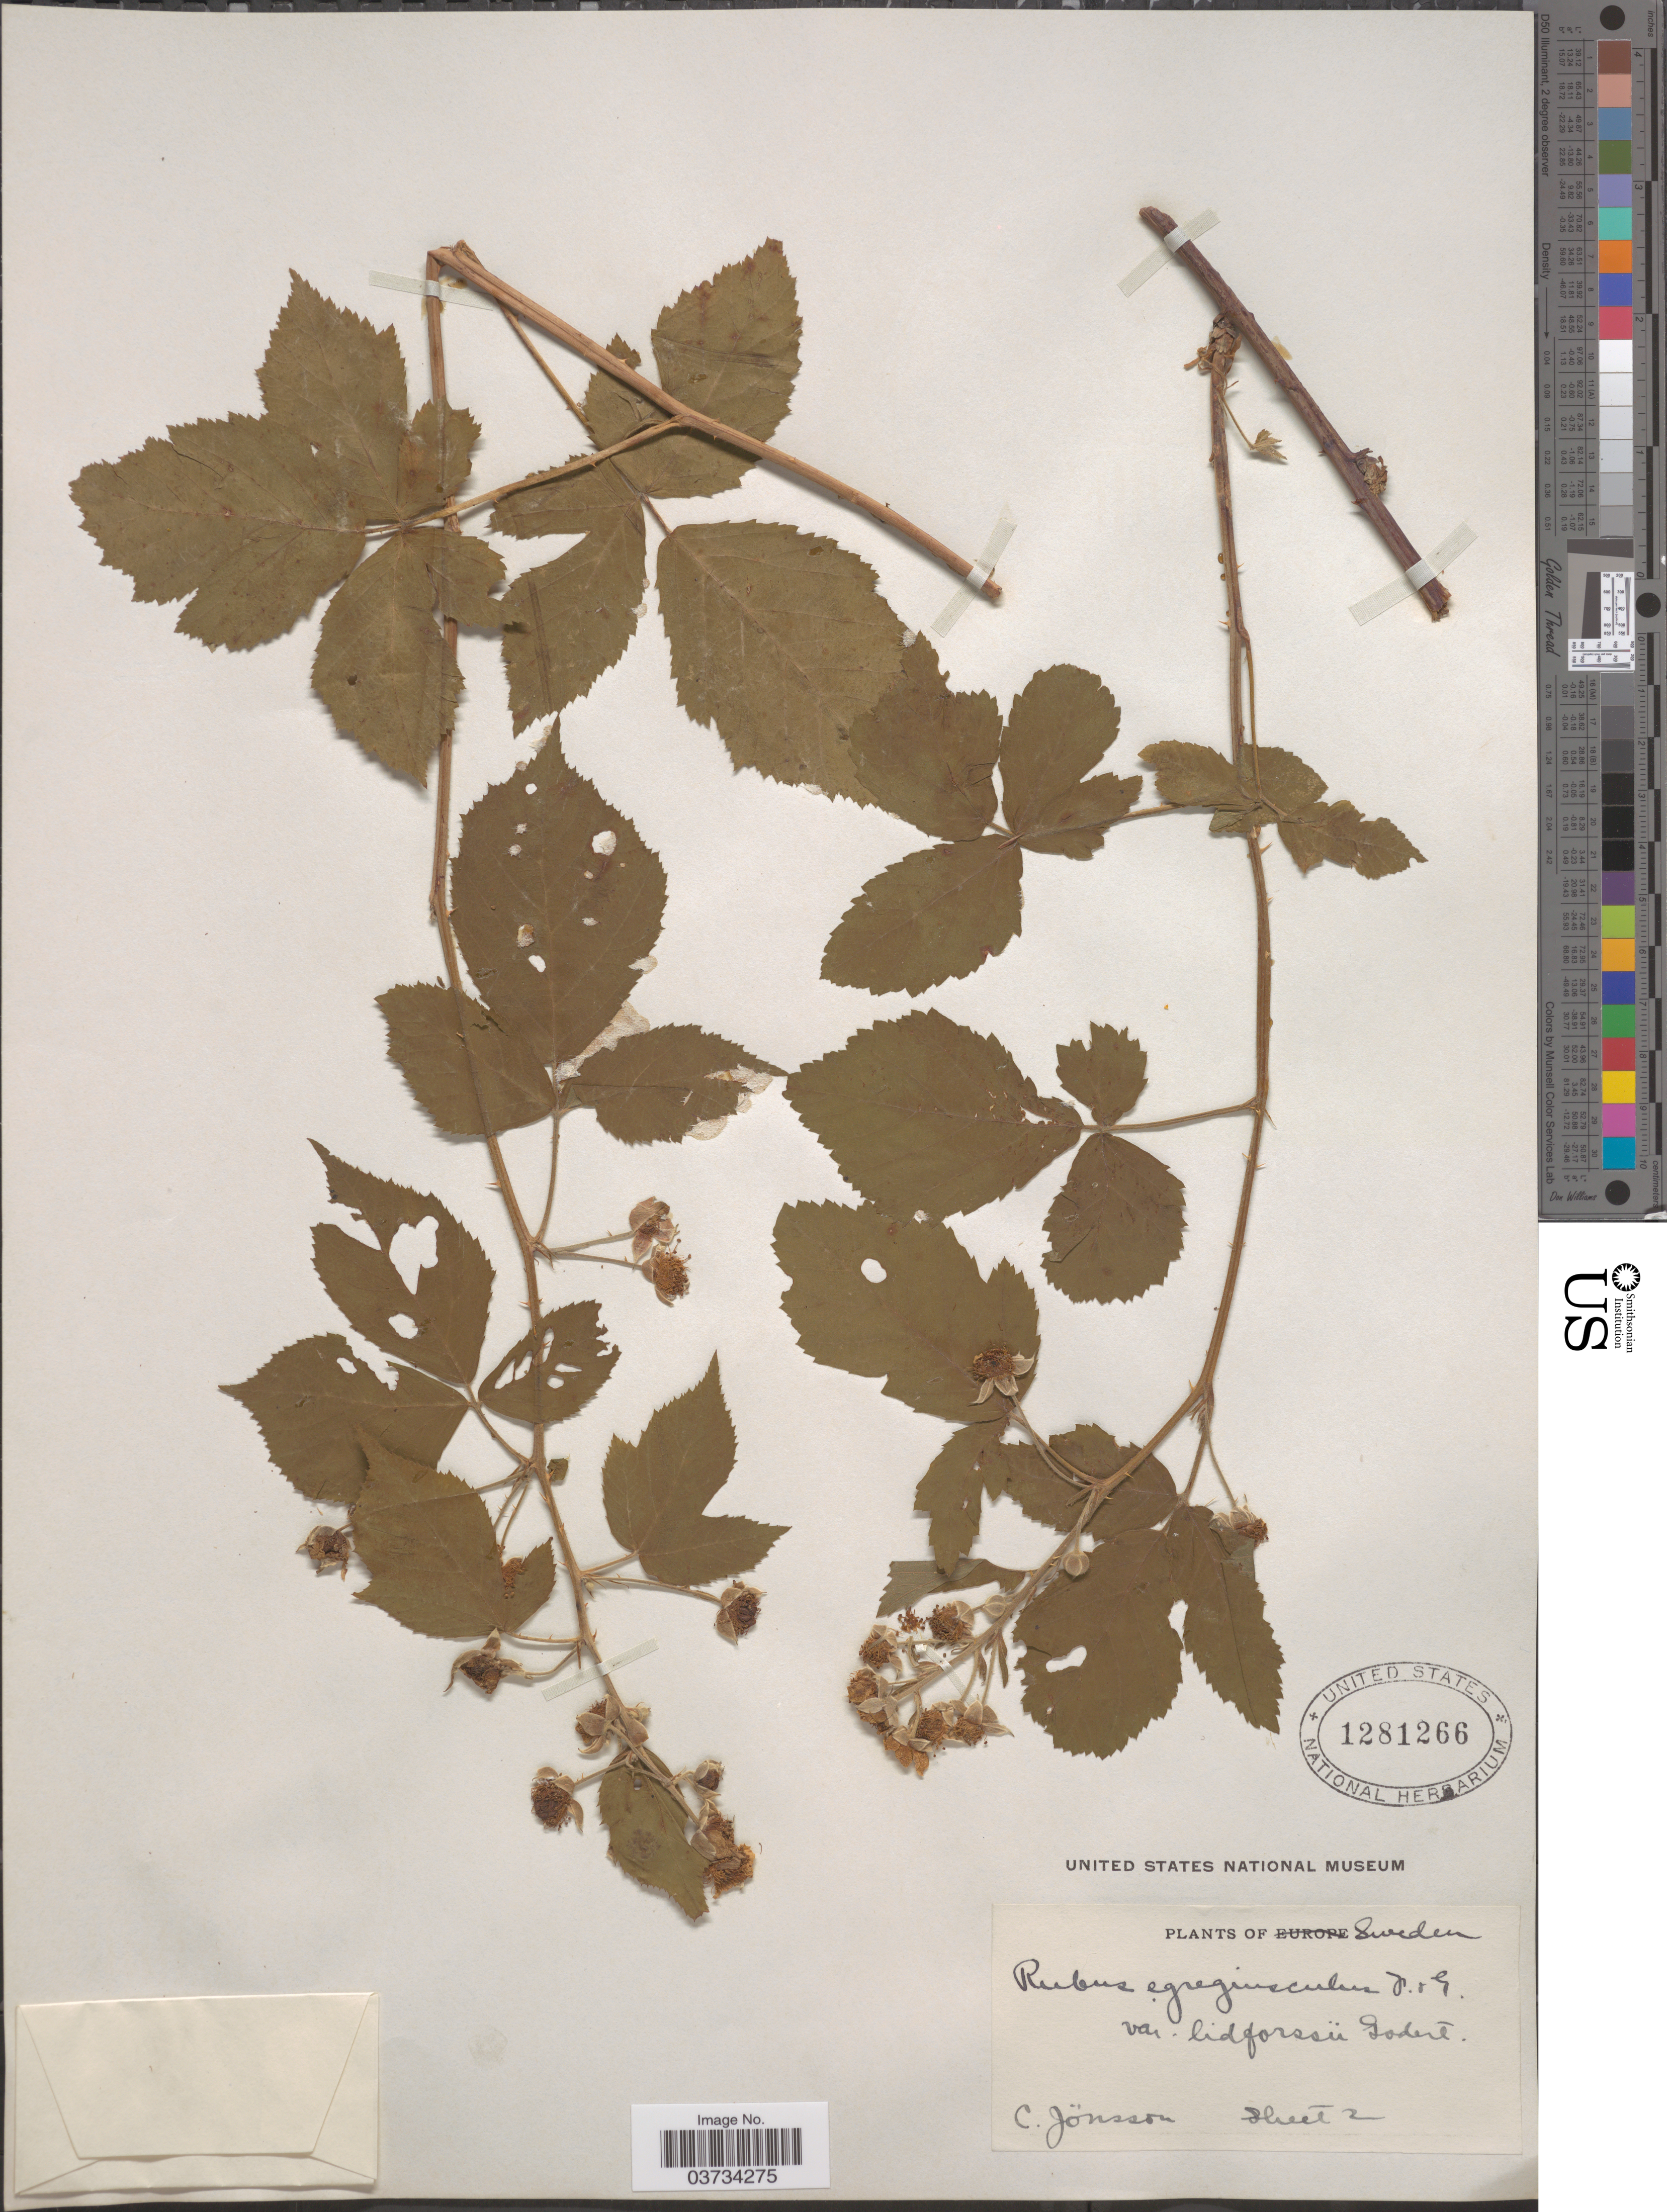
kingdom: Plantae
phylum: Tracheophyta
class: Magnoliopsida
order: Rosales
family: Rosaceae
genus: Rubus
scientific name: Rubus egregiusculus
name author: (Frid. & Gelert) E.H.L. Krause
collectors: C. Jönsson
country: Sweden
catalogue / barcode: US 1281266